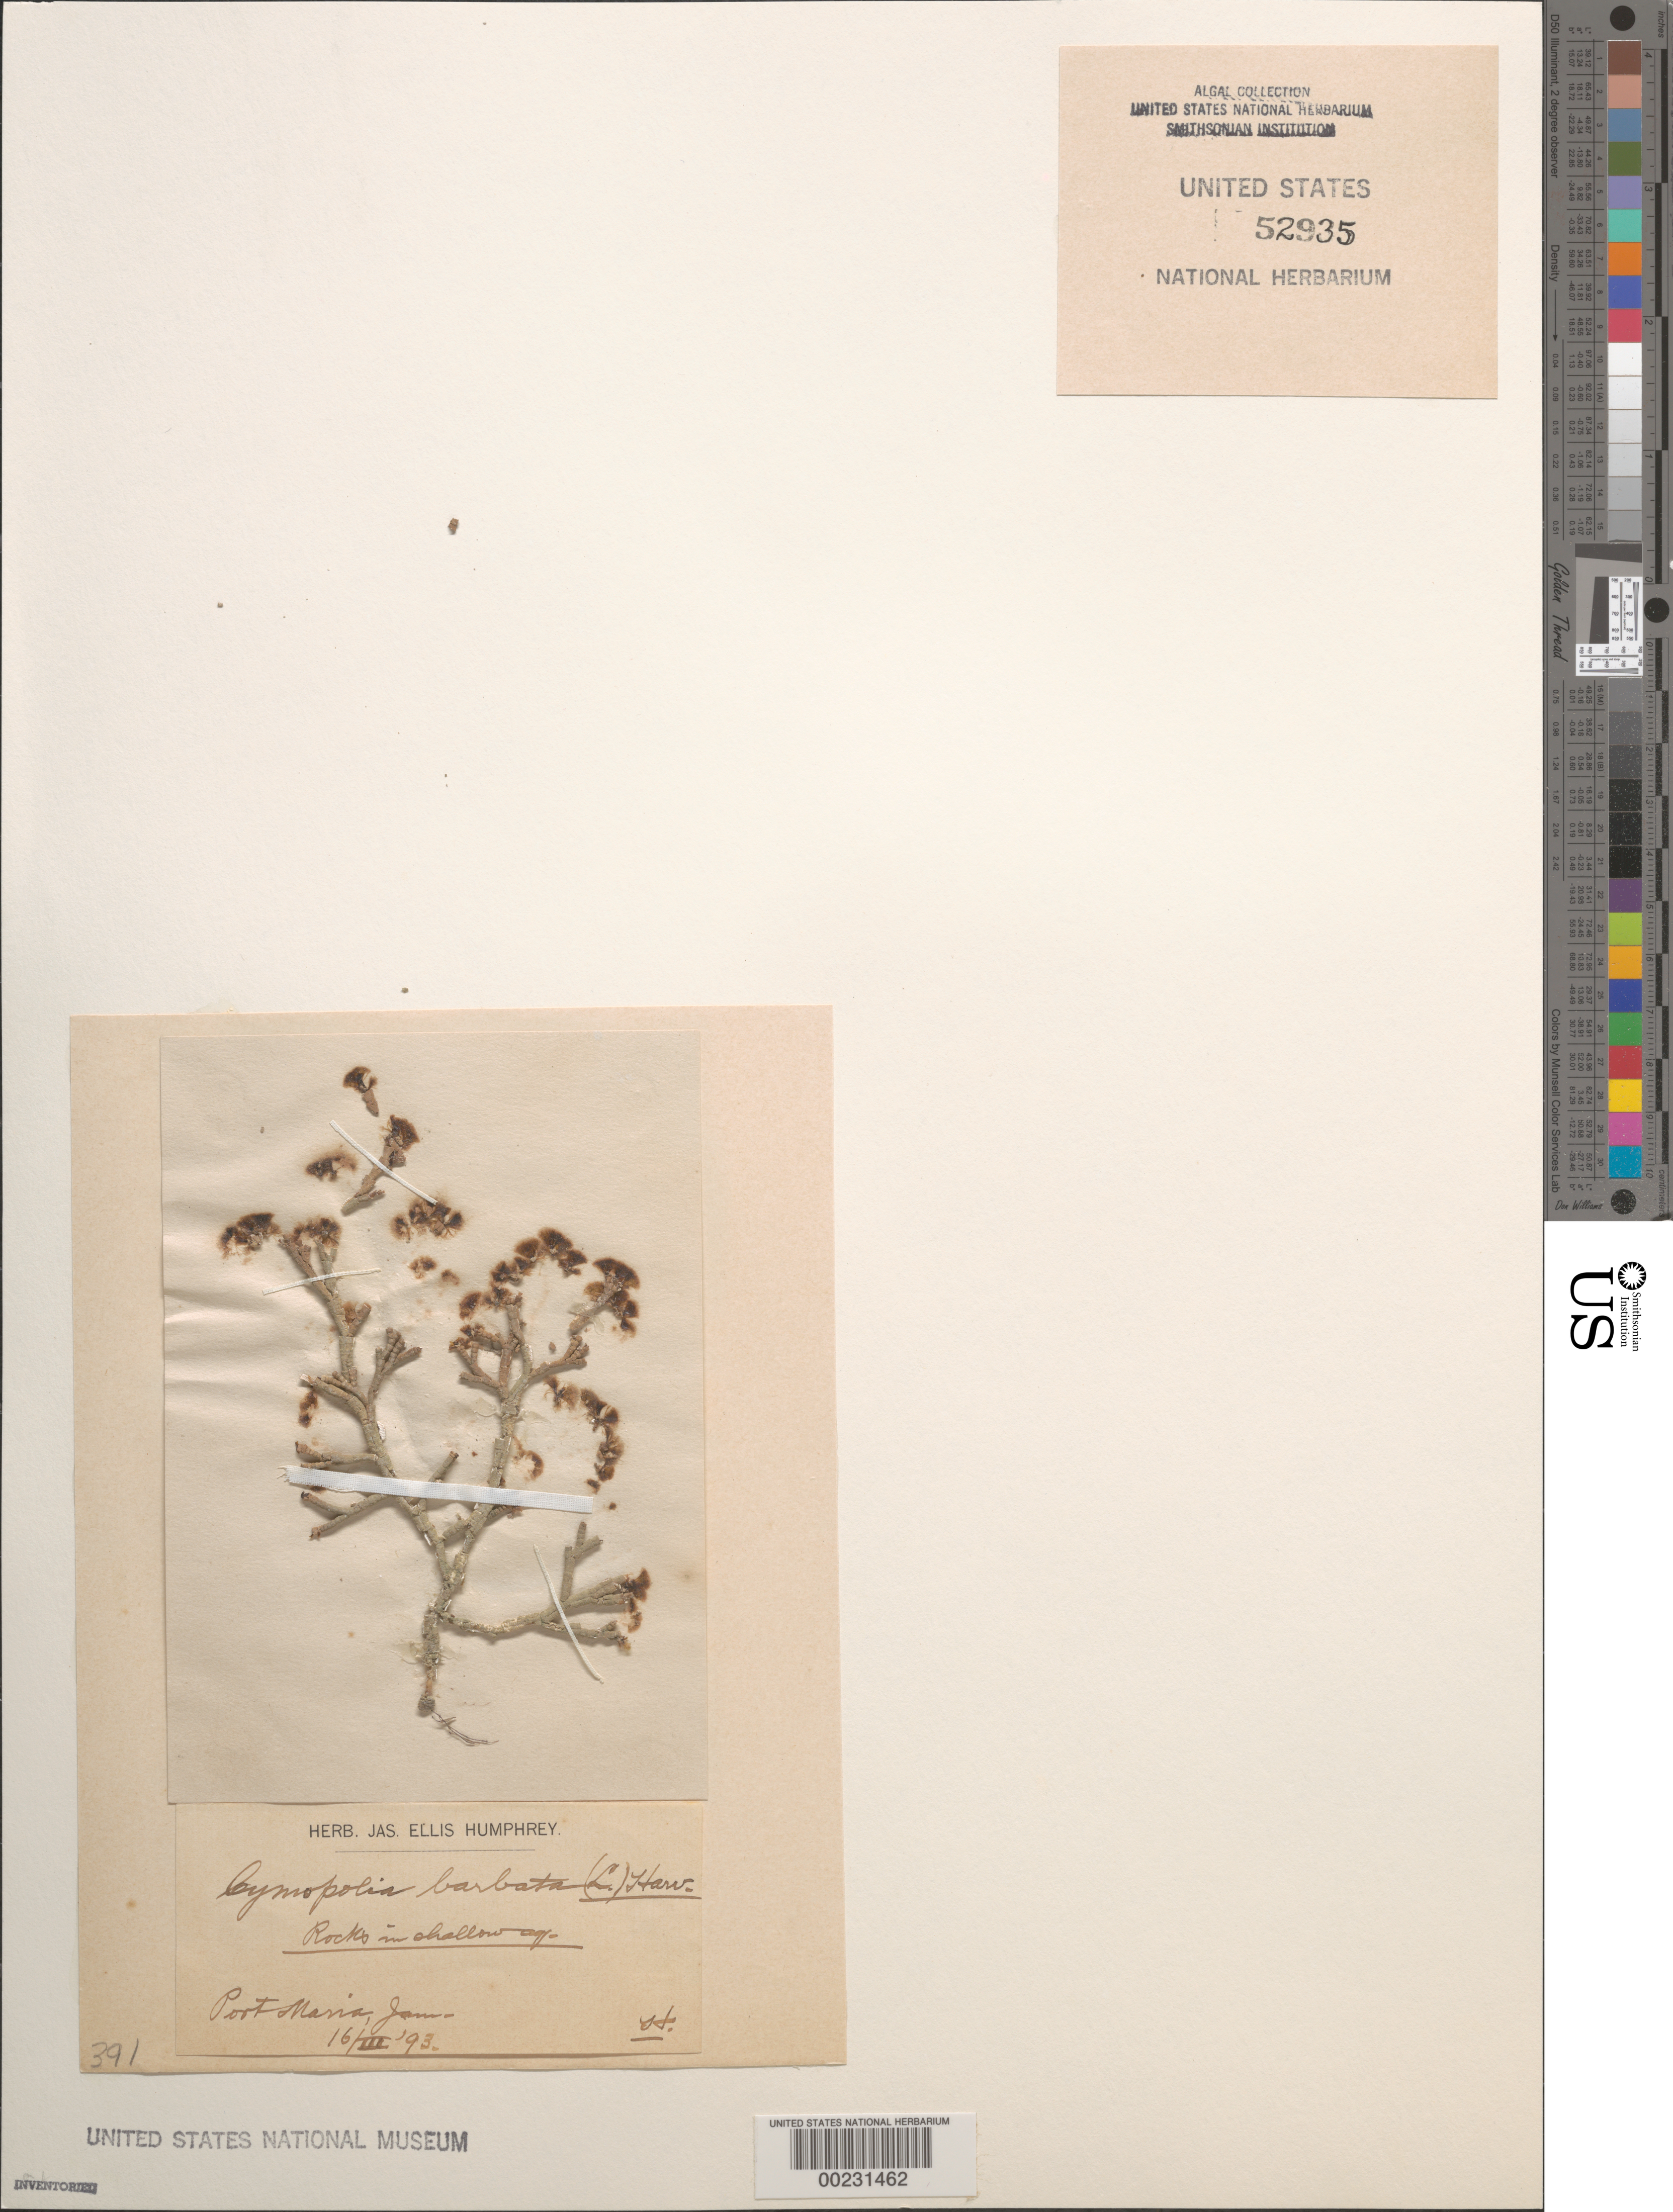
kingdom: Plantae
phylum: Chlorophyta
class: Ulvophyceae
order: Dasycladales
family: Dasycladaceae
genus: Cymopolia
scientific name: Cymopolia barbata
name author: (L.) J.V.Lamouroux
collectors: J. Humphrey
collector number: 391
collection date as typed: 16 Mar 1893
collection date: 1893-03-16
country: Jamaica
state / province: Saint Mary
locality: Port Maria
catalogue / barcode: US 52935